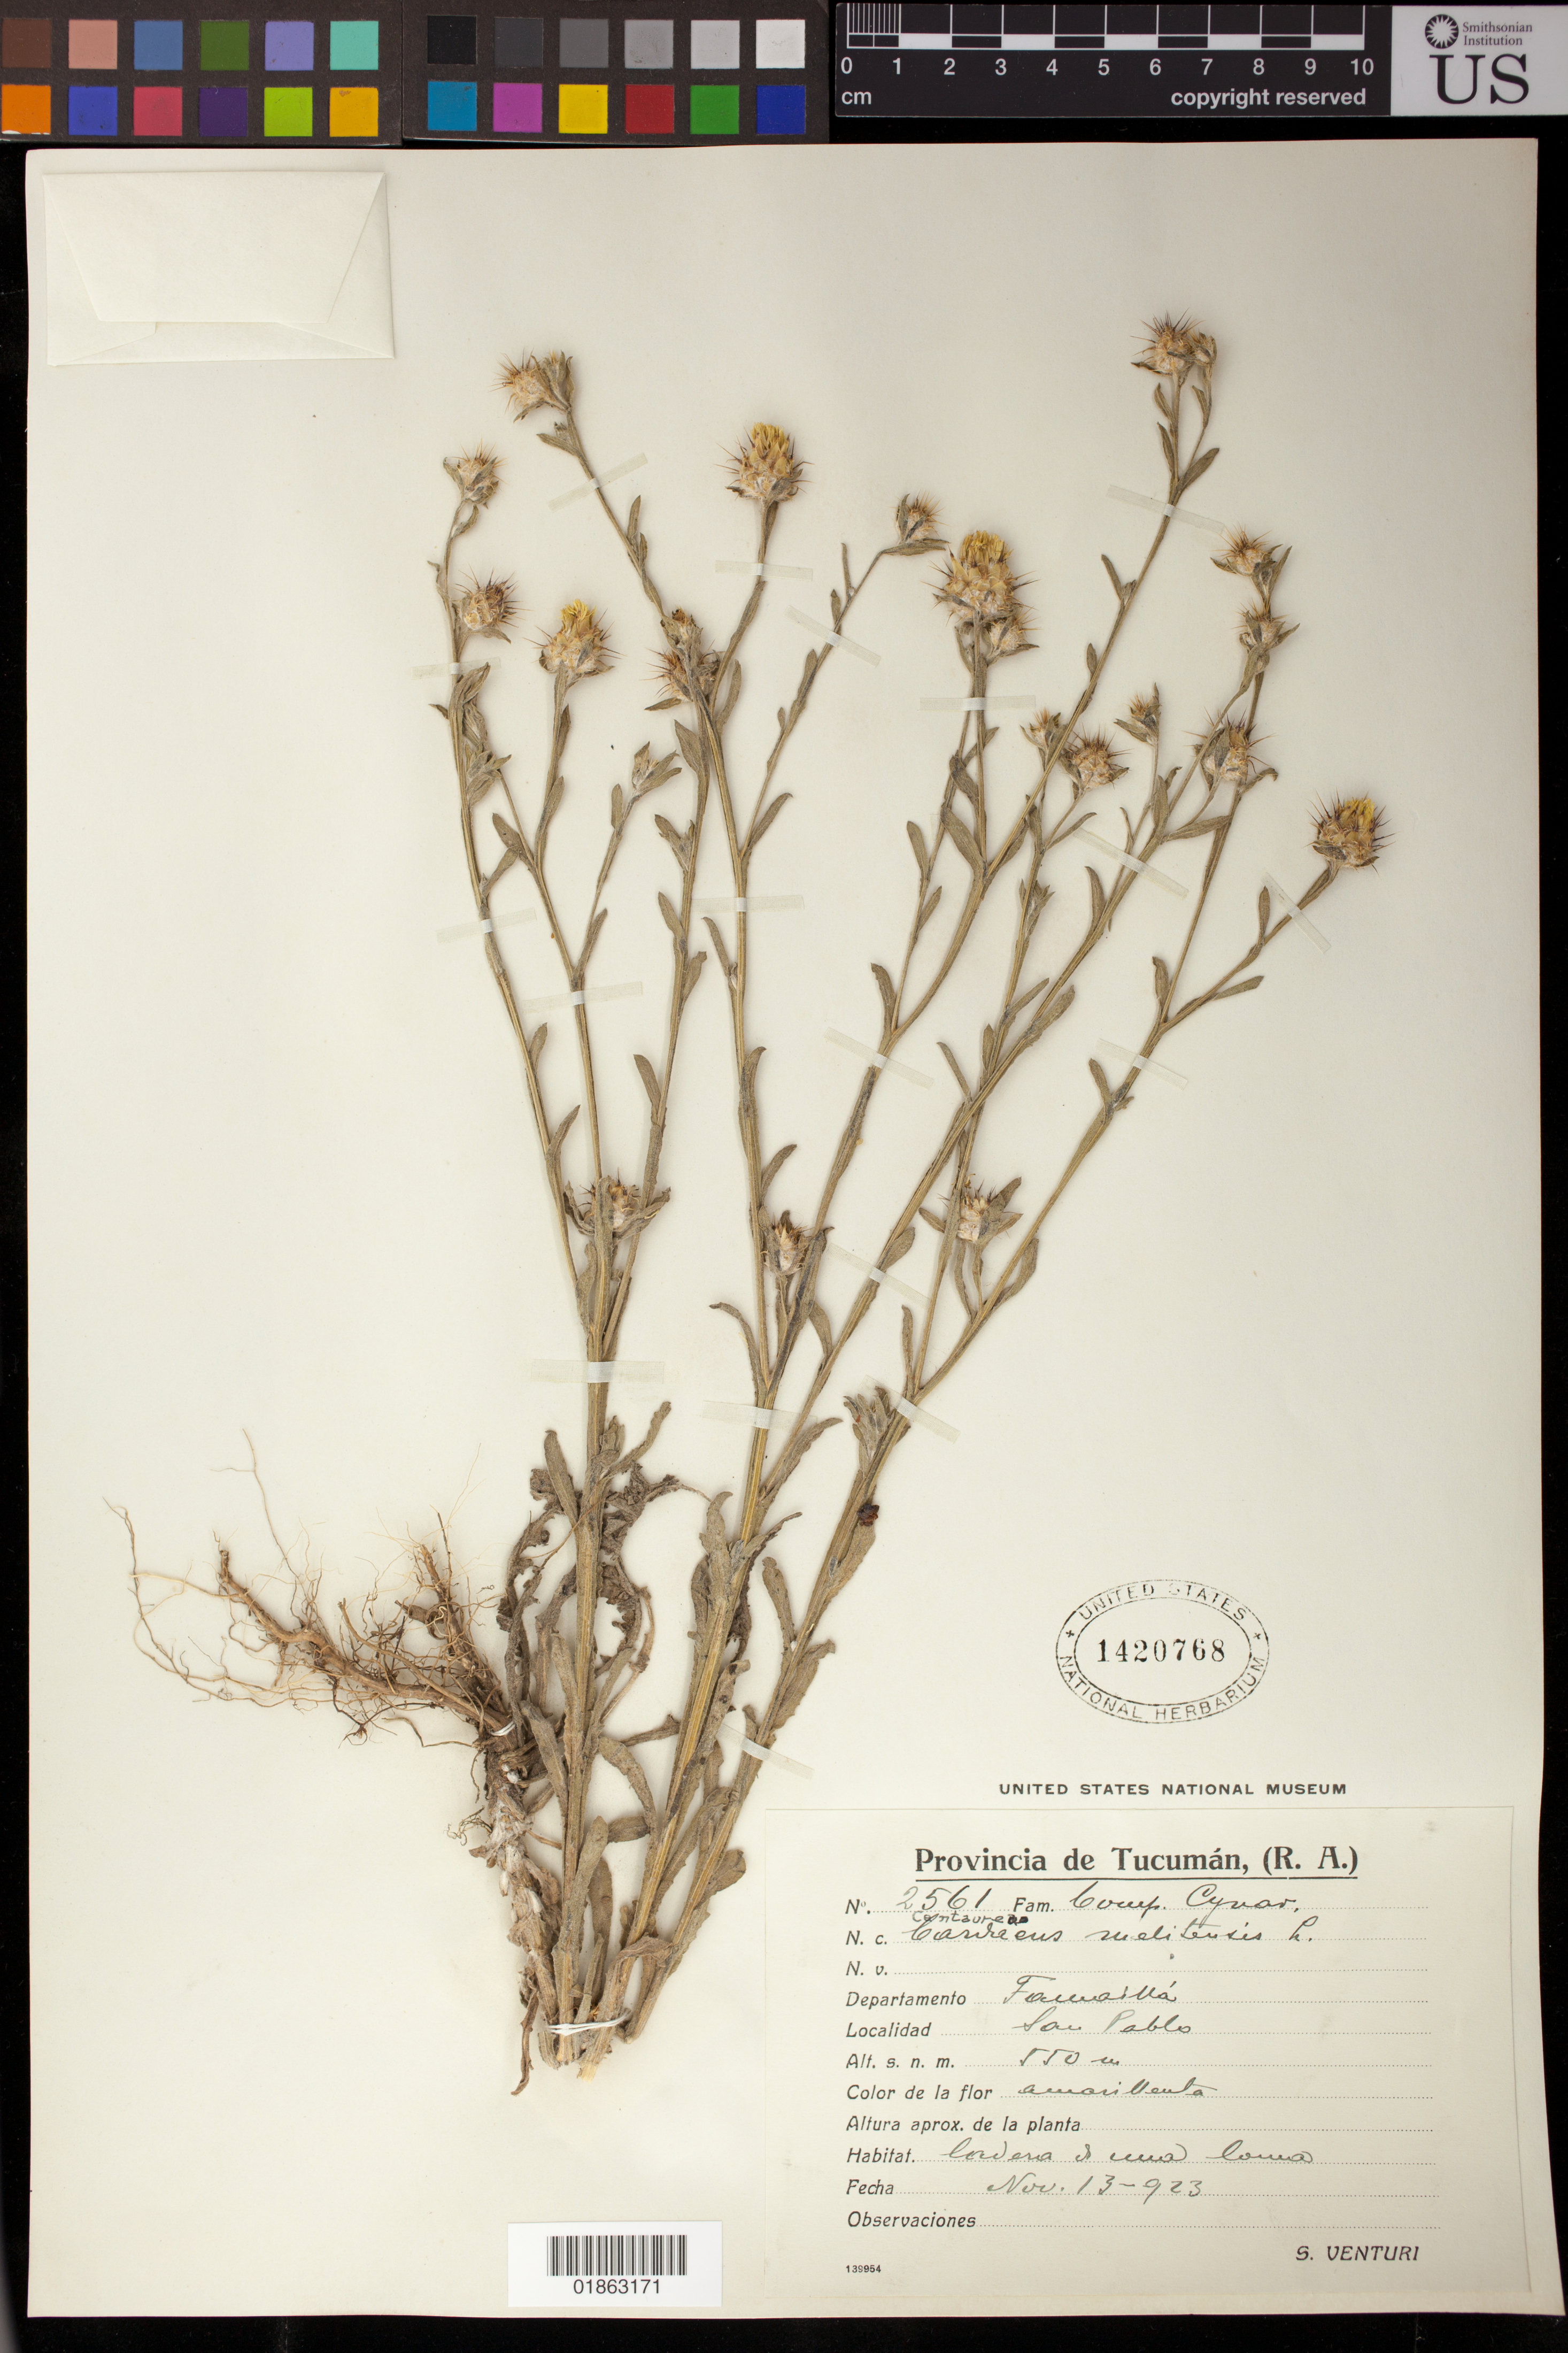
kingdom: Plantae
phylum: Tracheophyta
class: Magnoliopsida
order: Asterales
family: Asteraceae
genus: Centaurea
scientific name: Centaurea melitensis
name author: L.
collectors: S. Venturi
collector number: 2561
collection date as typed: Nov. 13 -923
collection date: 1923-11-13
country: Argentina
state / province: Tucuman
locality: Departamento Famaillá, San Pablo.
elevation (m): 550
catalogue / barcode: US 1420768